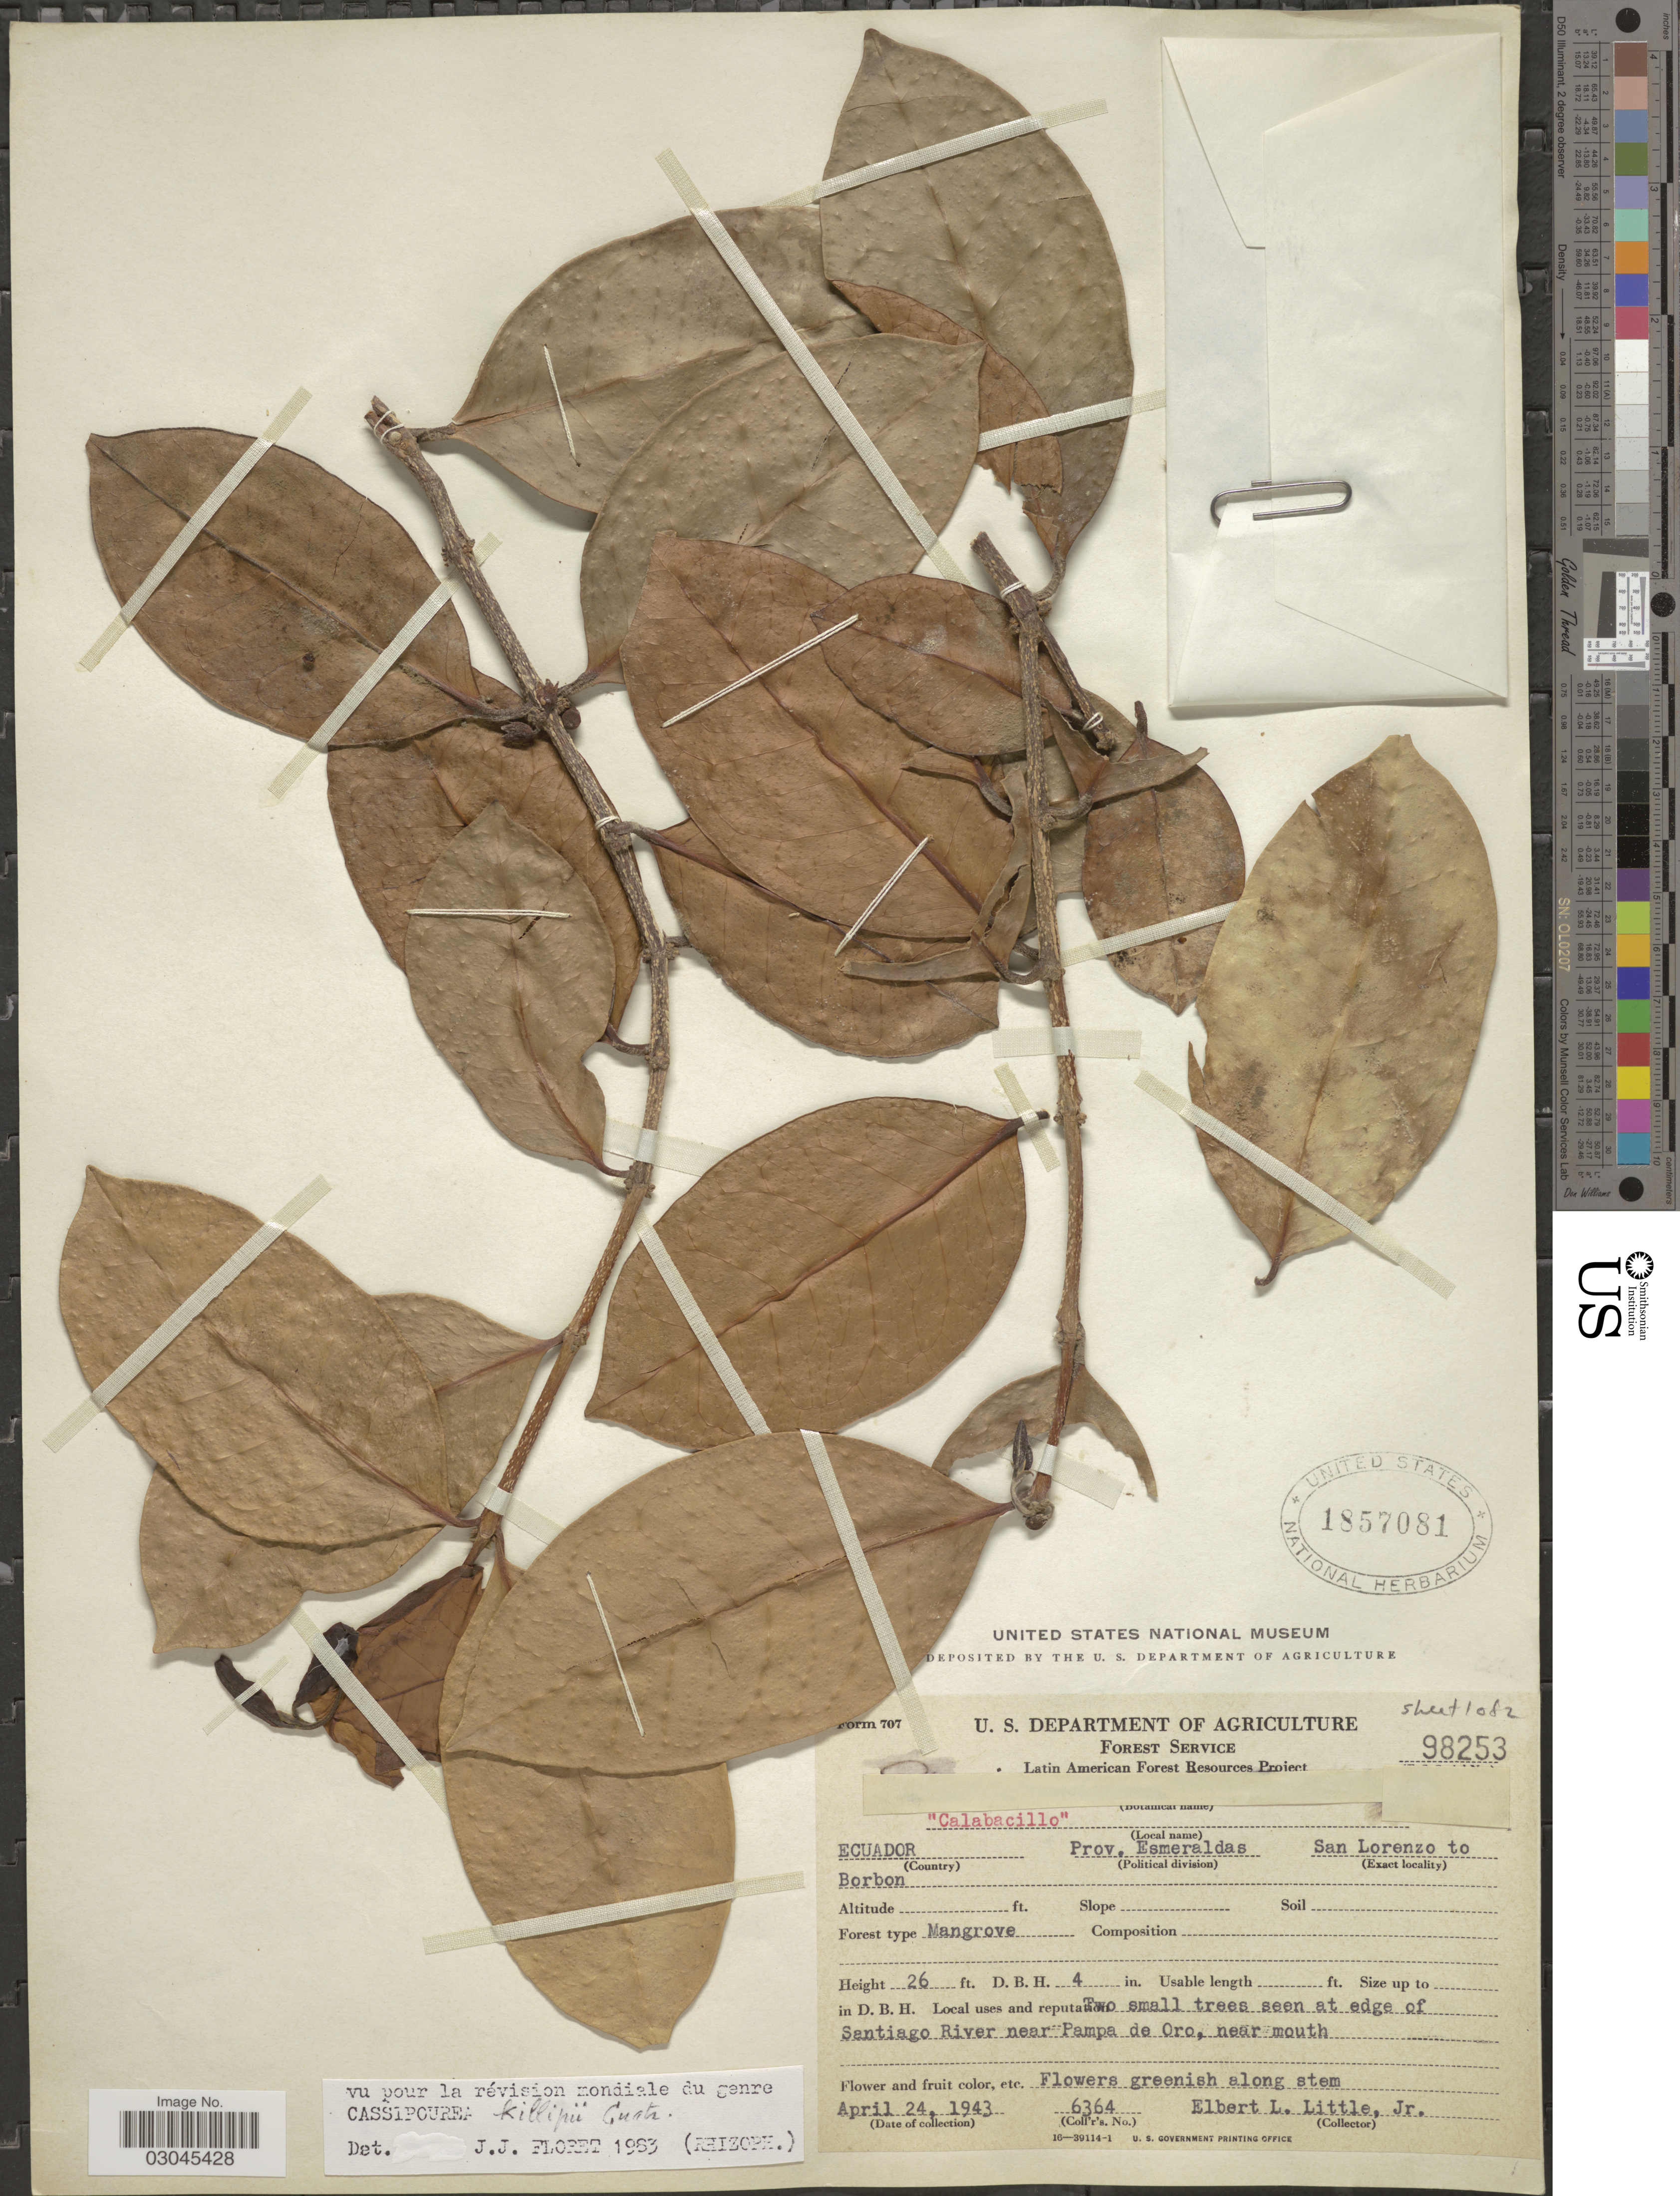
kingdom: Plantae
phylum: Tracheophyta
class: Magnoliopsida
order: Malpighiales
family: Rhizophoraceae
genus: Cassipourea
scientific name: Cassipourea killipii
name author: Cuatrec.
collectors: E. L. Little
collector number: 6364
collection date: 1943-04-24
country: Ecuador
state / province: Esmeraldas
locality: Prov. Esmeraldas. San Lorenzo to Borbon. Two small trees seen at edge of Santiago River near Pampa de Oro, near mouth.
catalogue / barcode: US 1857081